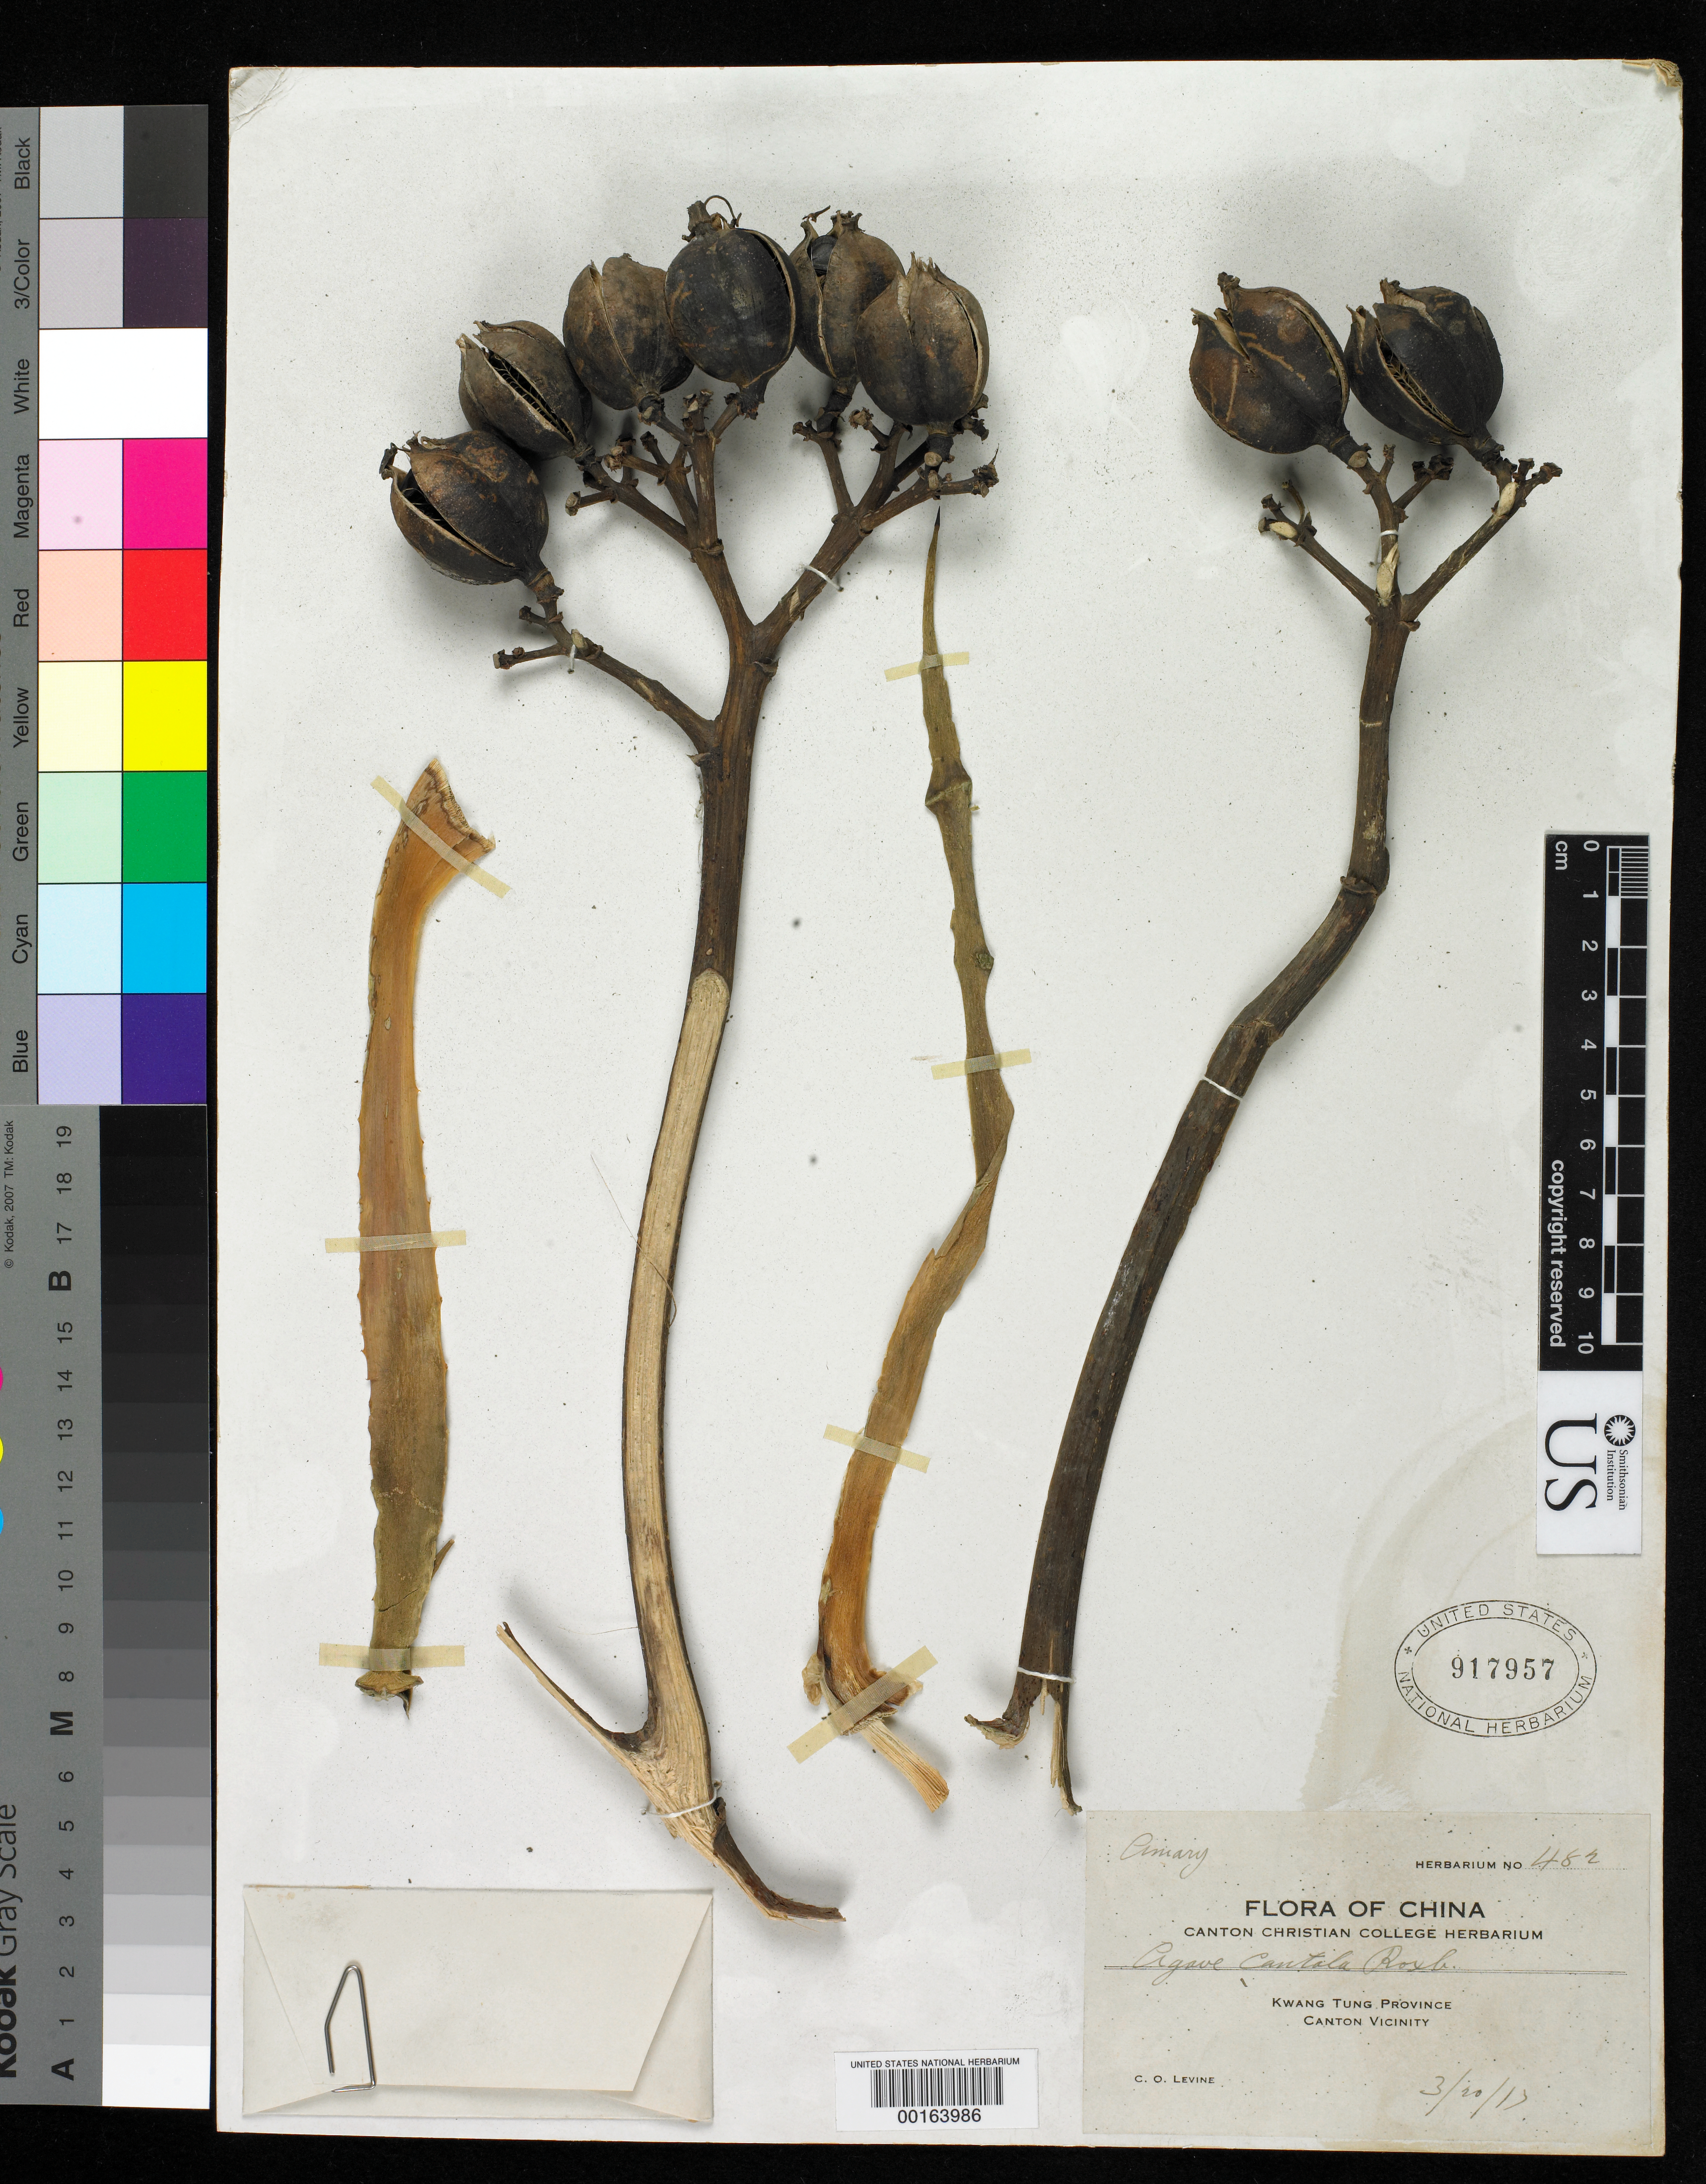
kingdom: Plantae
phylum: Tracheophyta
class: Liliopsida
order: Asparagales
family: Asparagaceae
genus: Agave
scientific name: Agave cantala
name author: (Haw.) Roxb. ex Salm-Dyck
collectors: C. O. Levine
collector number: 482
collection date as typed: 20 Mar 1917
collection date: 1917-03-20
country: China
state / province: Guangdong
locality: Canton vicinity. [country originally recorded as hong kong.]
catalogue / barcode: US 917957